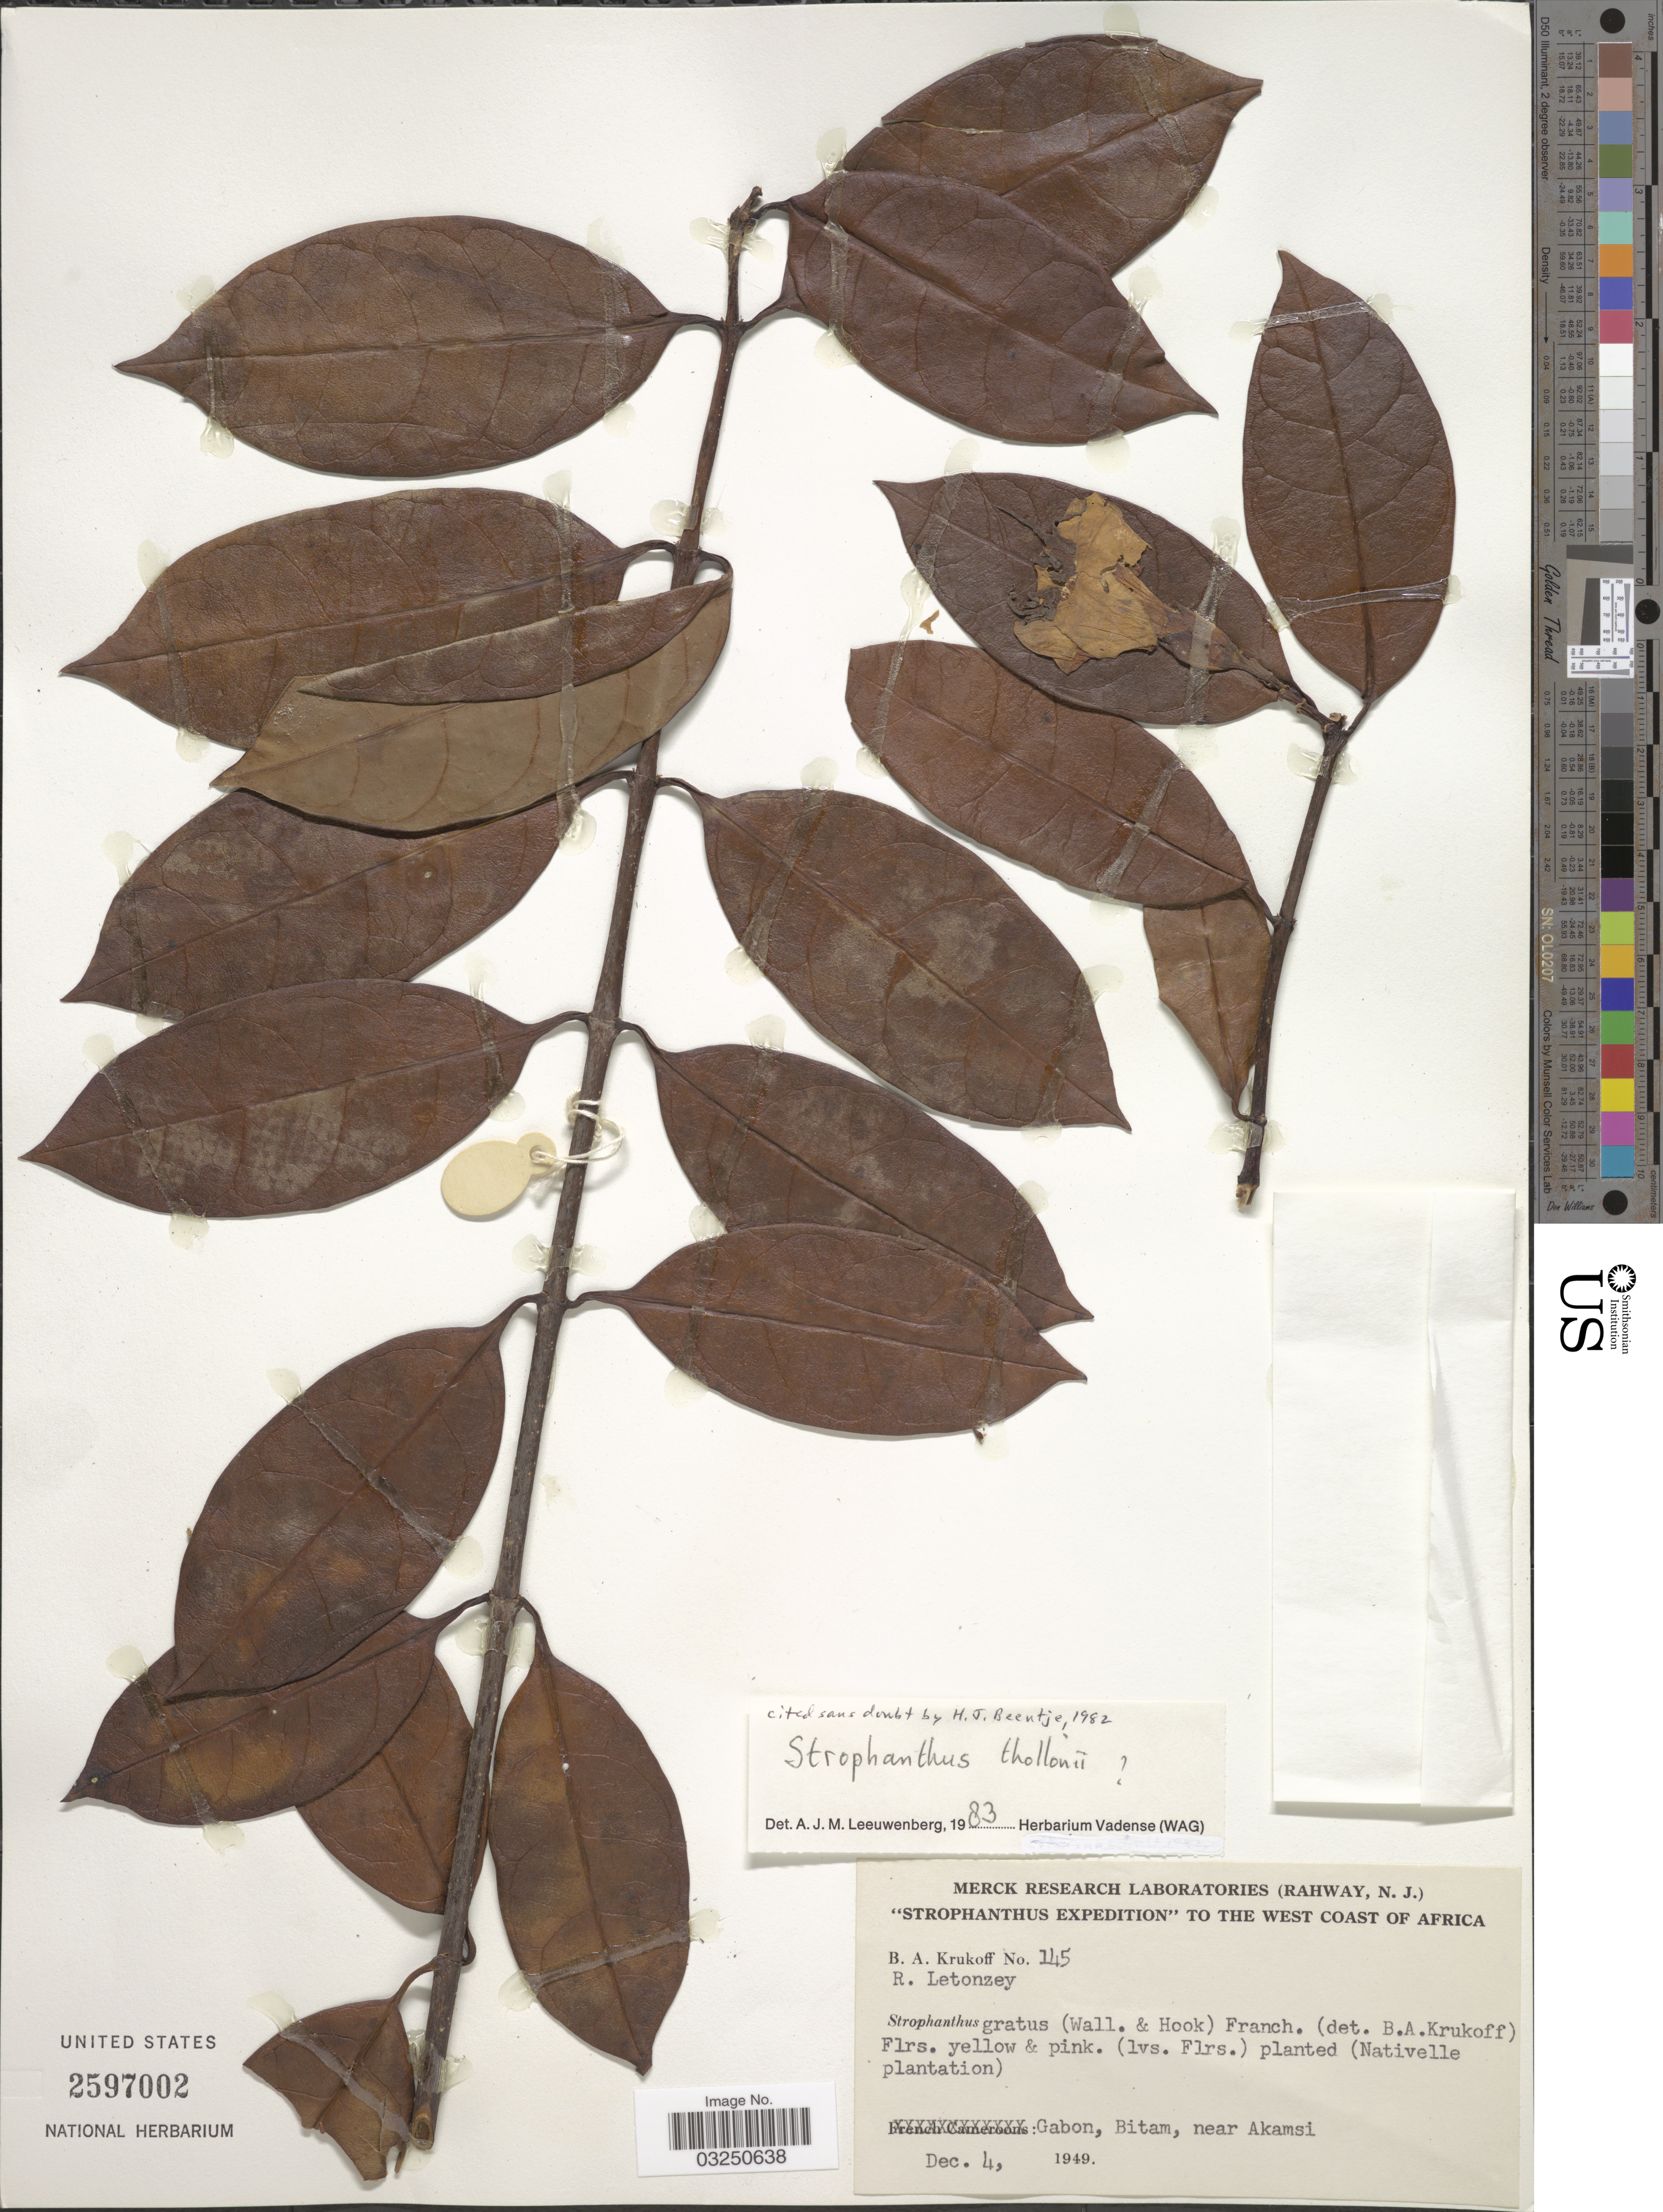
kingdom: Plantae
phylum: Tracheophyta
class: Magnoliopsida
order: Gentianales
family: Apocynaceae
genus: Strophanthus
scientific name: Strophanthus thollonii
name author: Franch.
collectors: B. A. Krukoff & R. Letonzey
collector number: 145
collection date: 1949-12-04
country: Gabon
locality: The West Coast of Africa. Bitam, near Akamsi.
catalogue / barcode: US 2597002